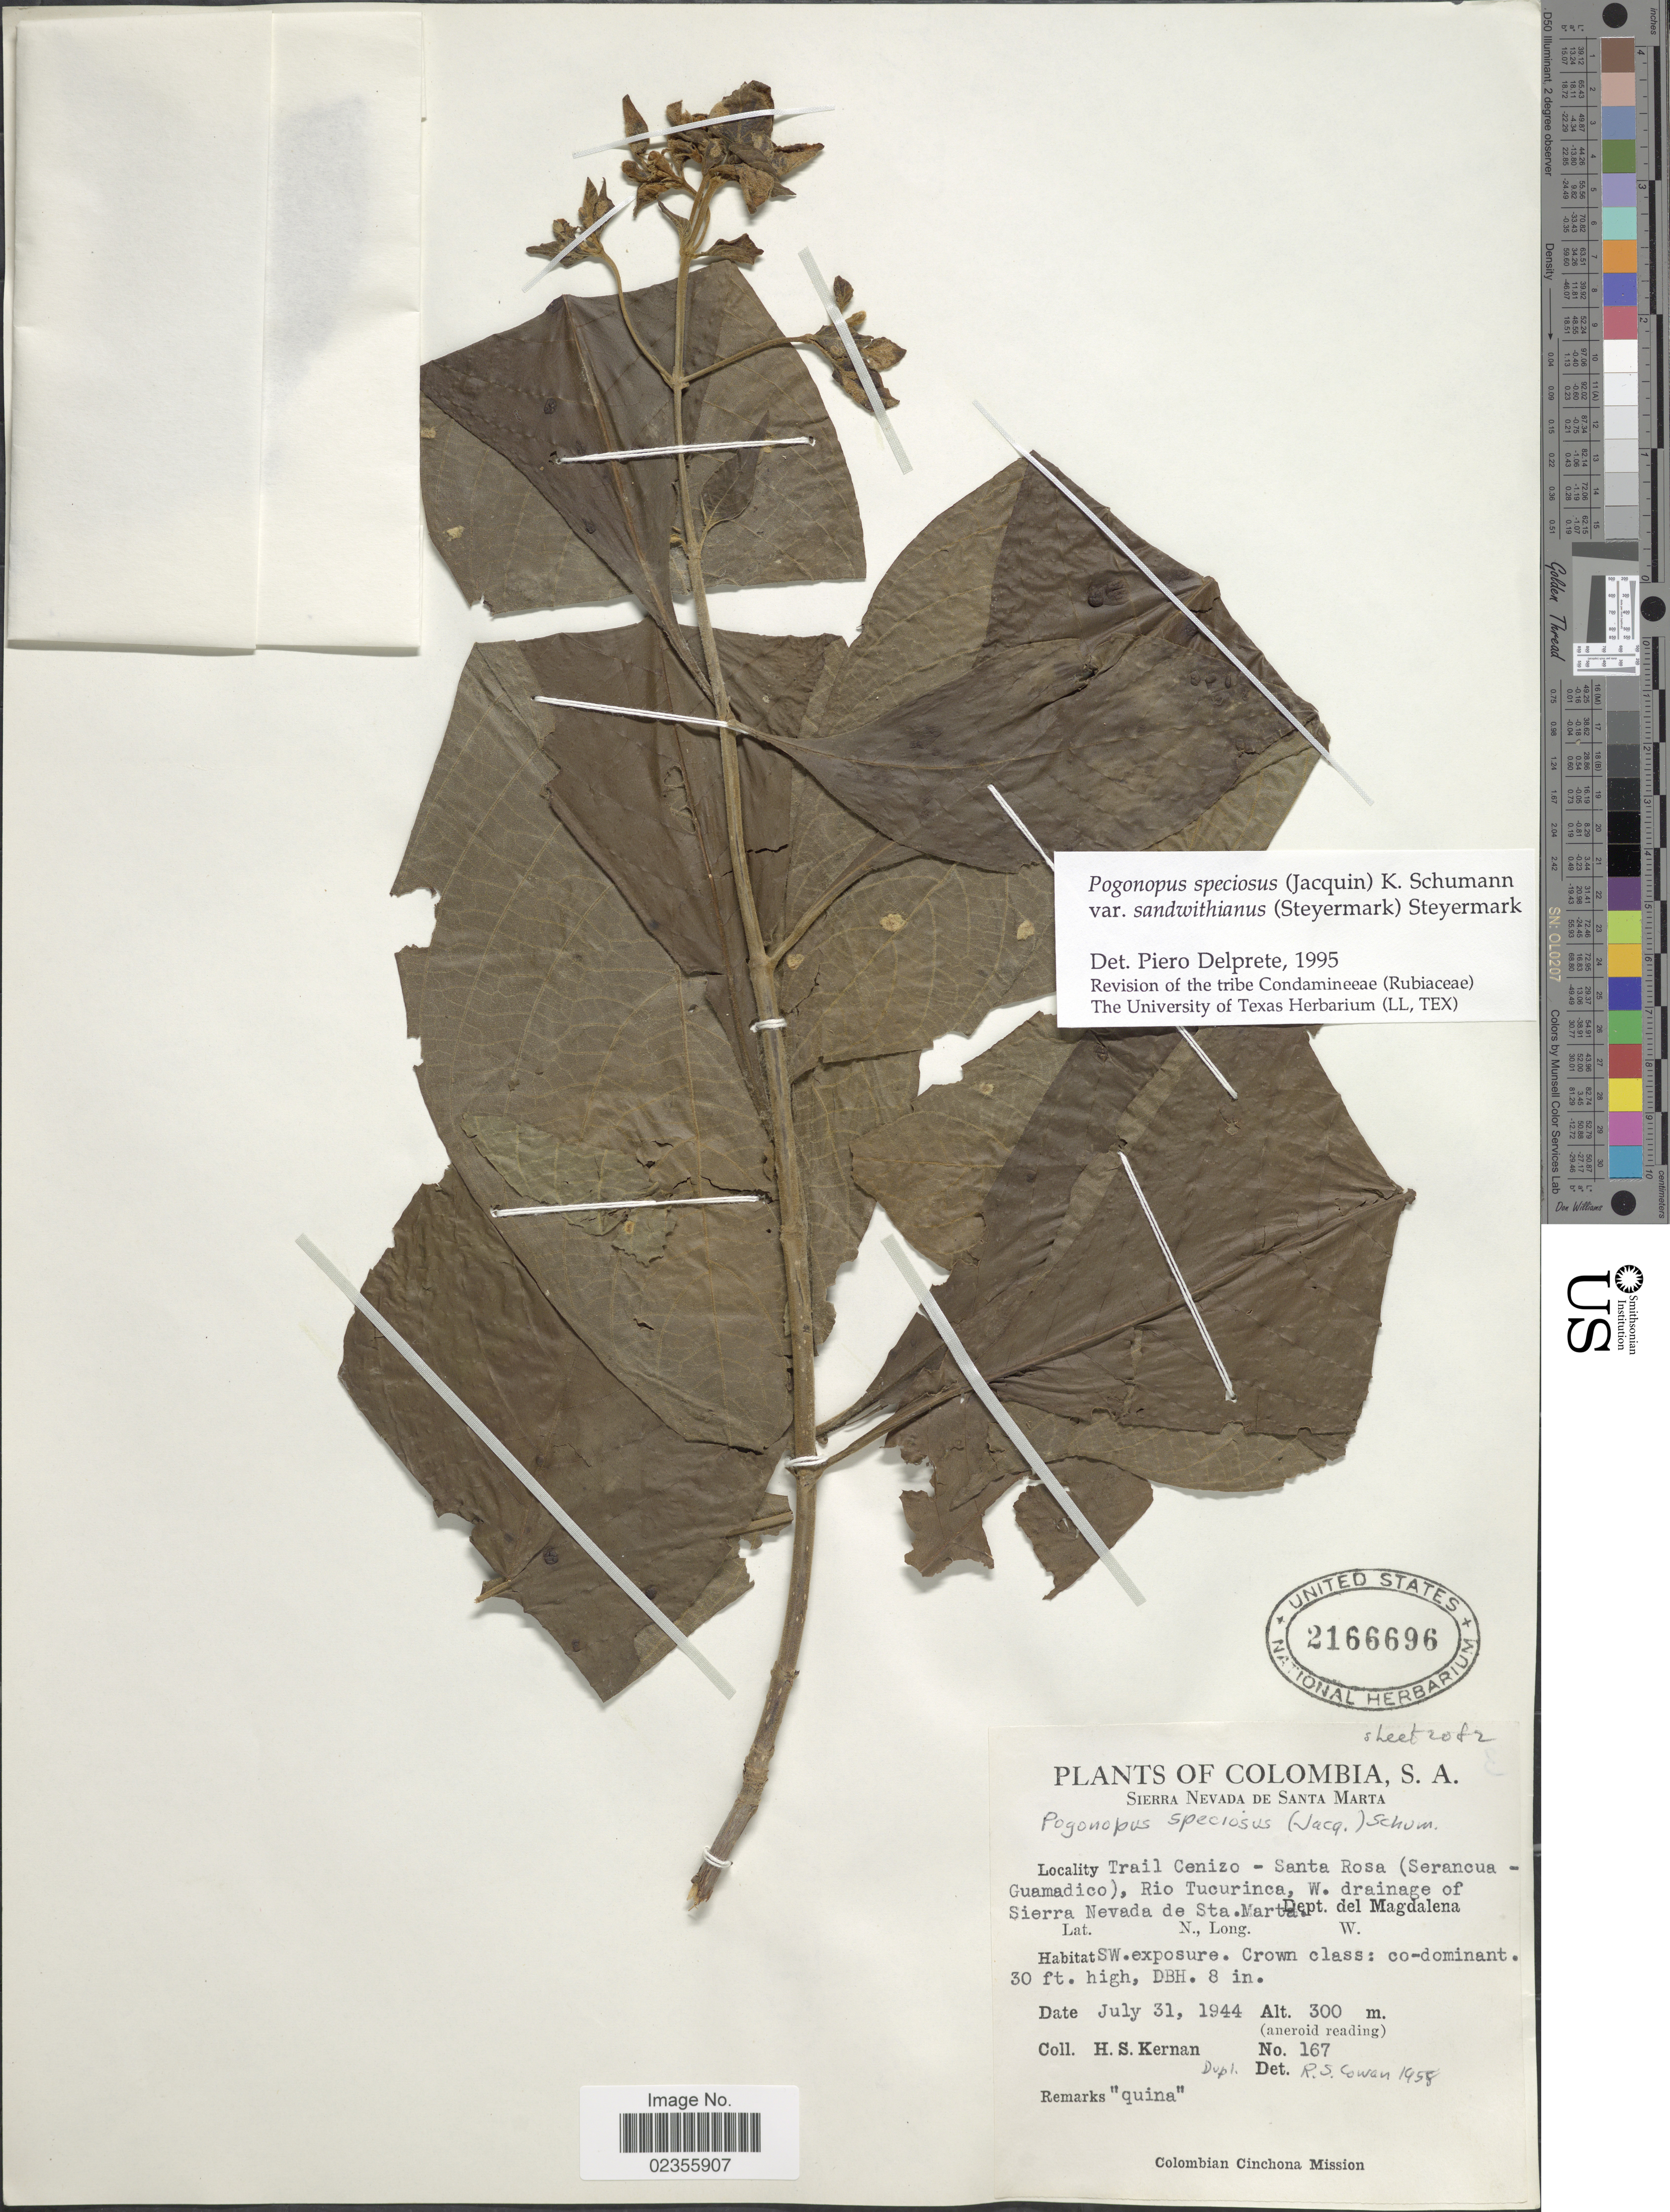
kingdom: Plantae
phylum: Tracheophyta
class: Magnoliopsida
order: Gentianales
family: Rubiaceae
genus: Pogonopus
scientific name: Pogonopus speciosus var. sandwithianus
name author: (Steyerm.) Steyerm.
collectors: H. Kernan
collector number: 167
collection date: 1944-07-31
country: Colombia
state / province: Magdalena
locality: Sierra Nevada de Santa Marta. Trail Cenizo - Santa Rosa (Serancua-Guamadico), Rio Tucurinca, W. drainage of Sierra Nevada de Sta. Marta. Dept. del Magdalena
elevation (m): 300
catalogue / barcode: US 2166696